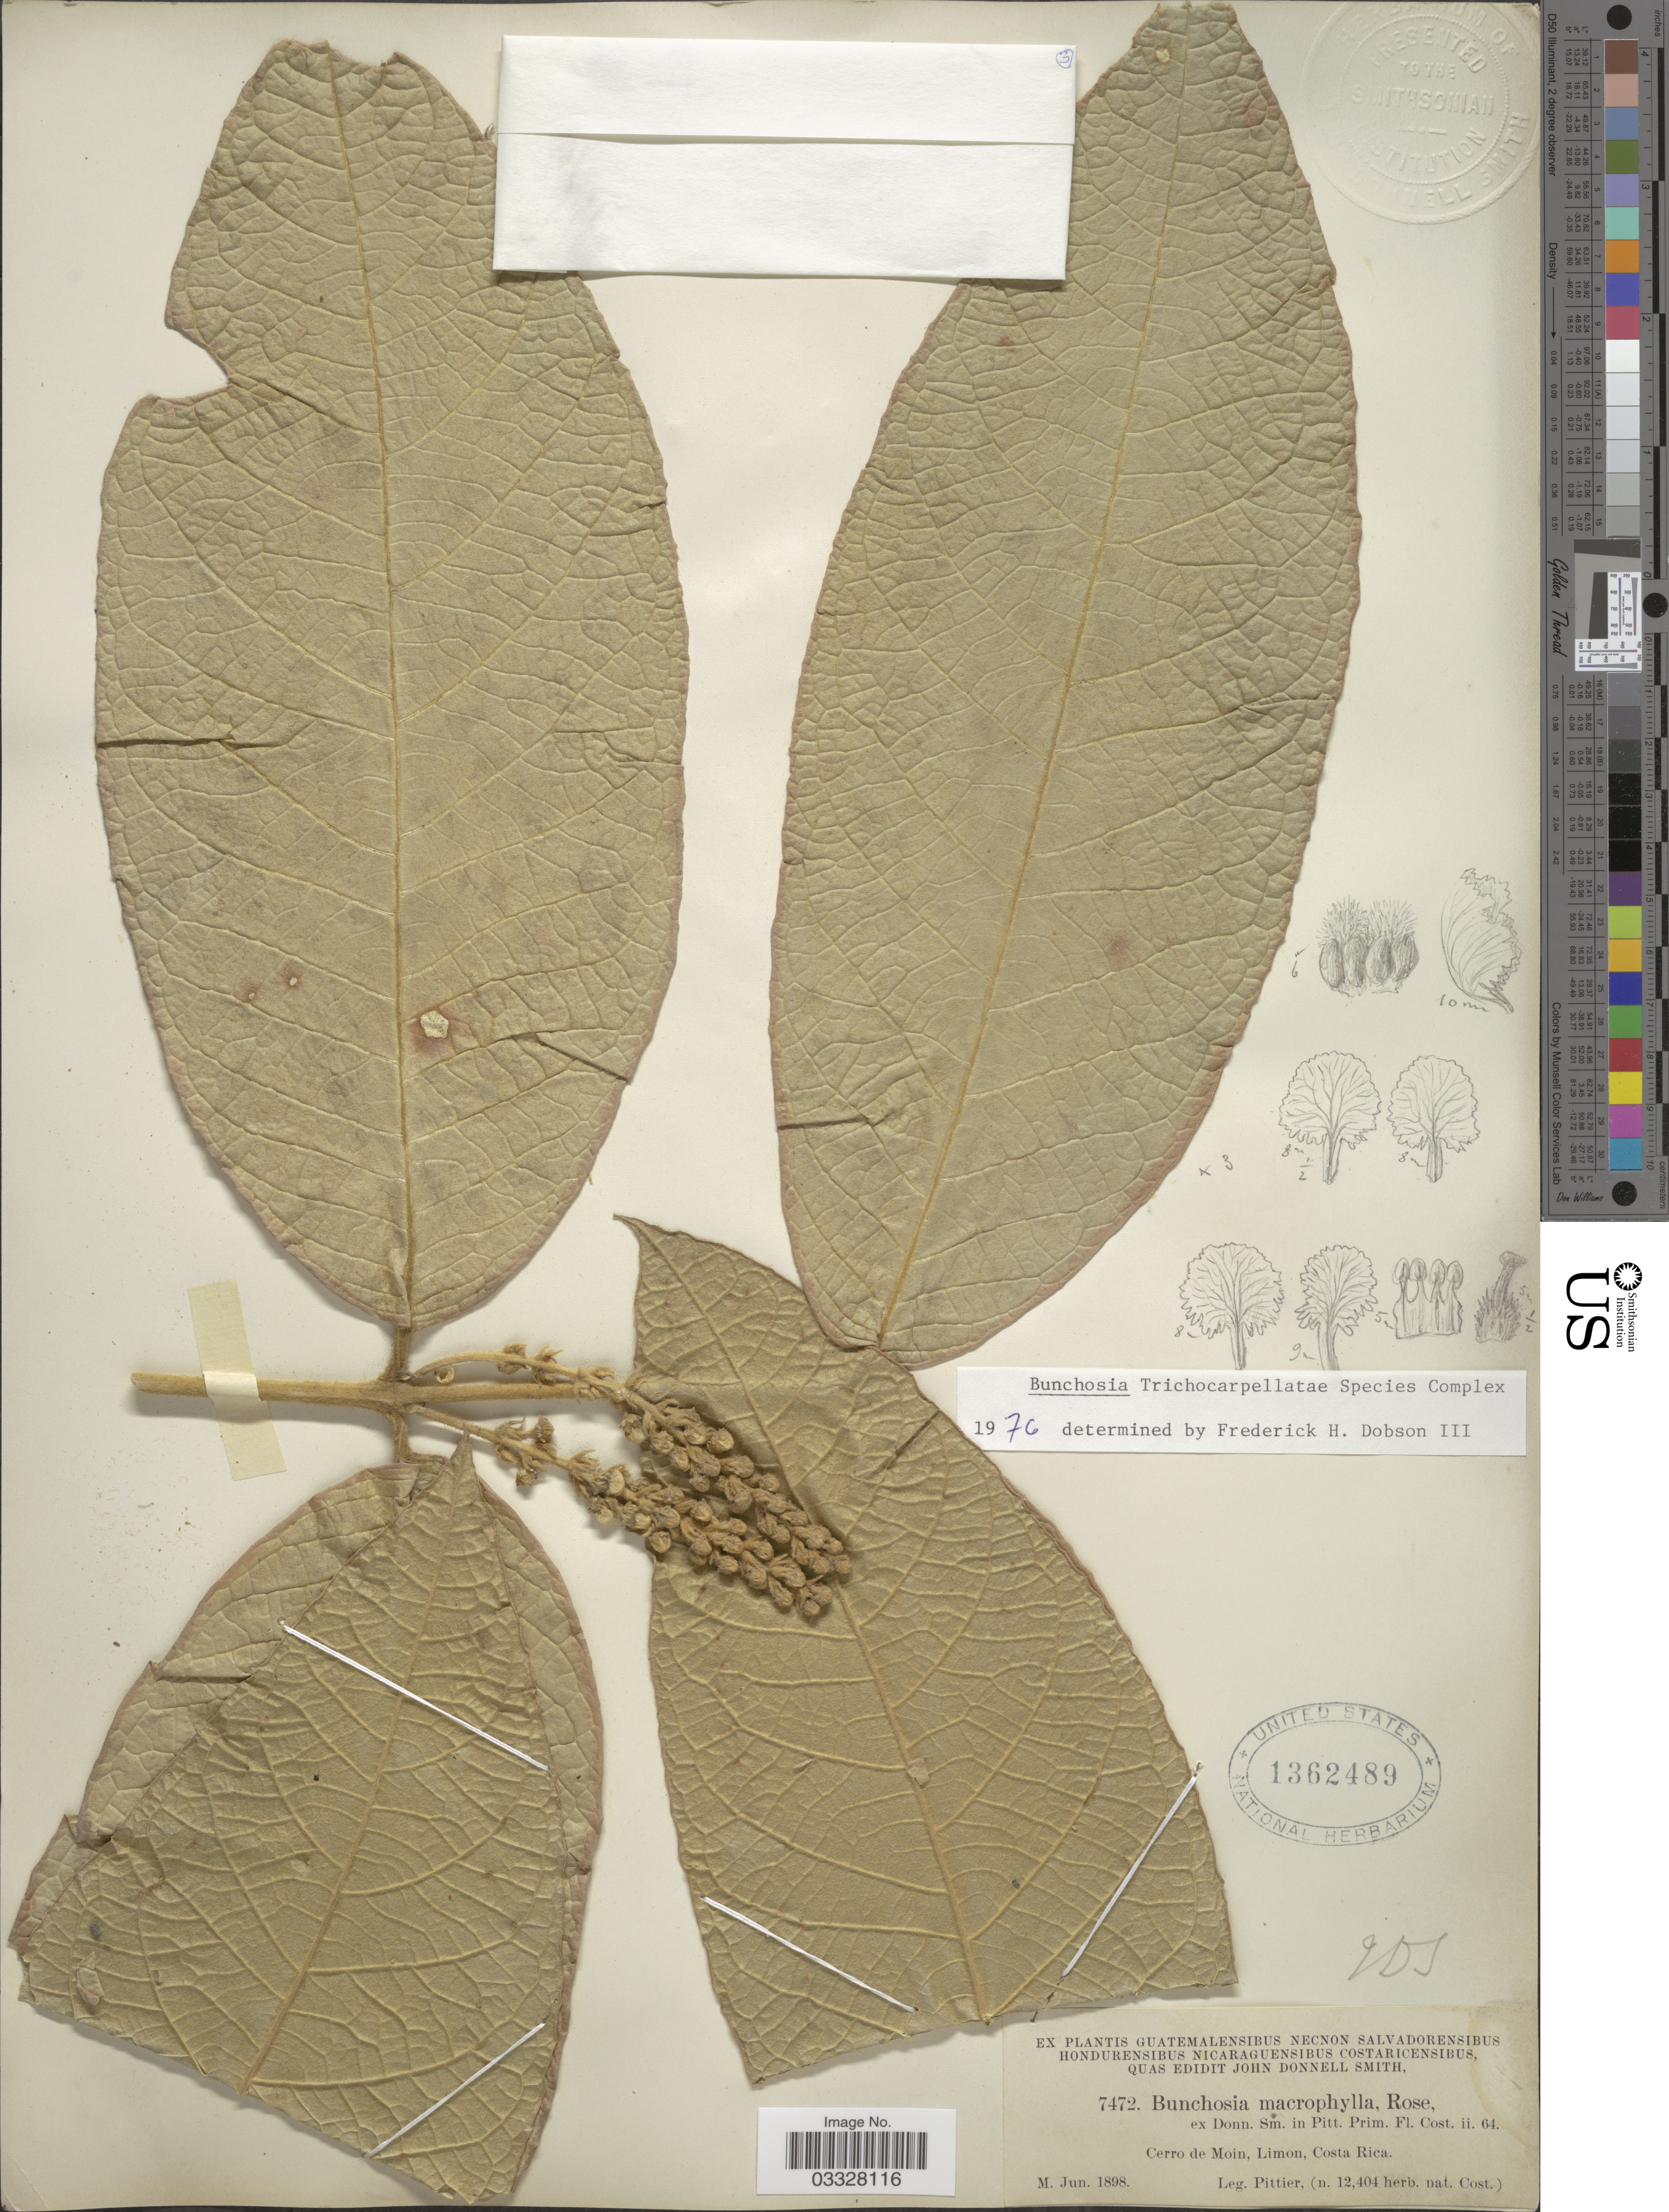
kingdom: Plantae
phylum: Tracheophyta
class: Magnoliopsida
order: Malpighiales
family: Malpighiaceae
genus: Bunchosia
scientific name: Bunchosia odorata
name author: (Jacq.) DC.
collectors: Pittier, --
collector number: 7472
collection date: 1898-06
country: Costa Rica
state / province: Limón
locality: Cerro de Moin.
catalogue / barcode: US 1362489